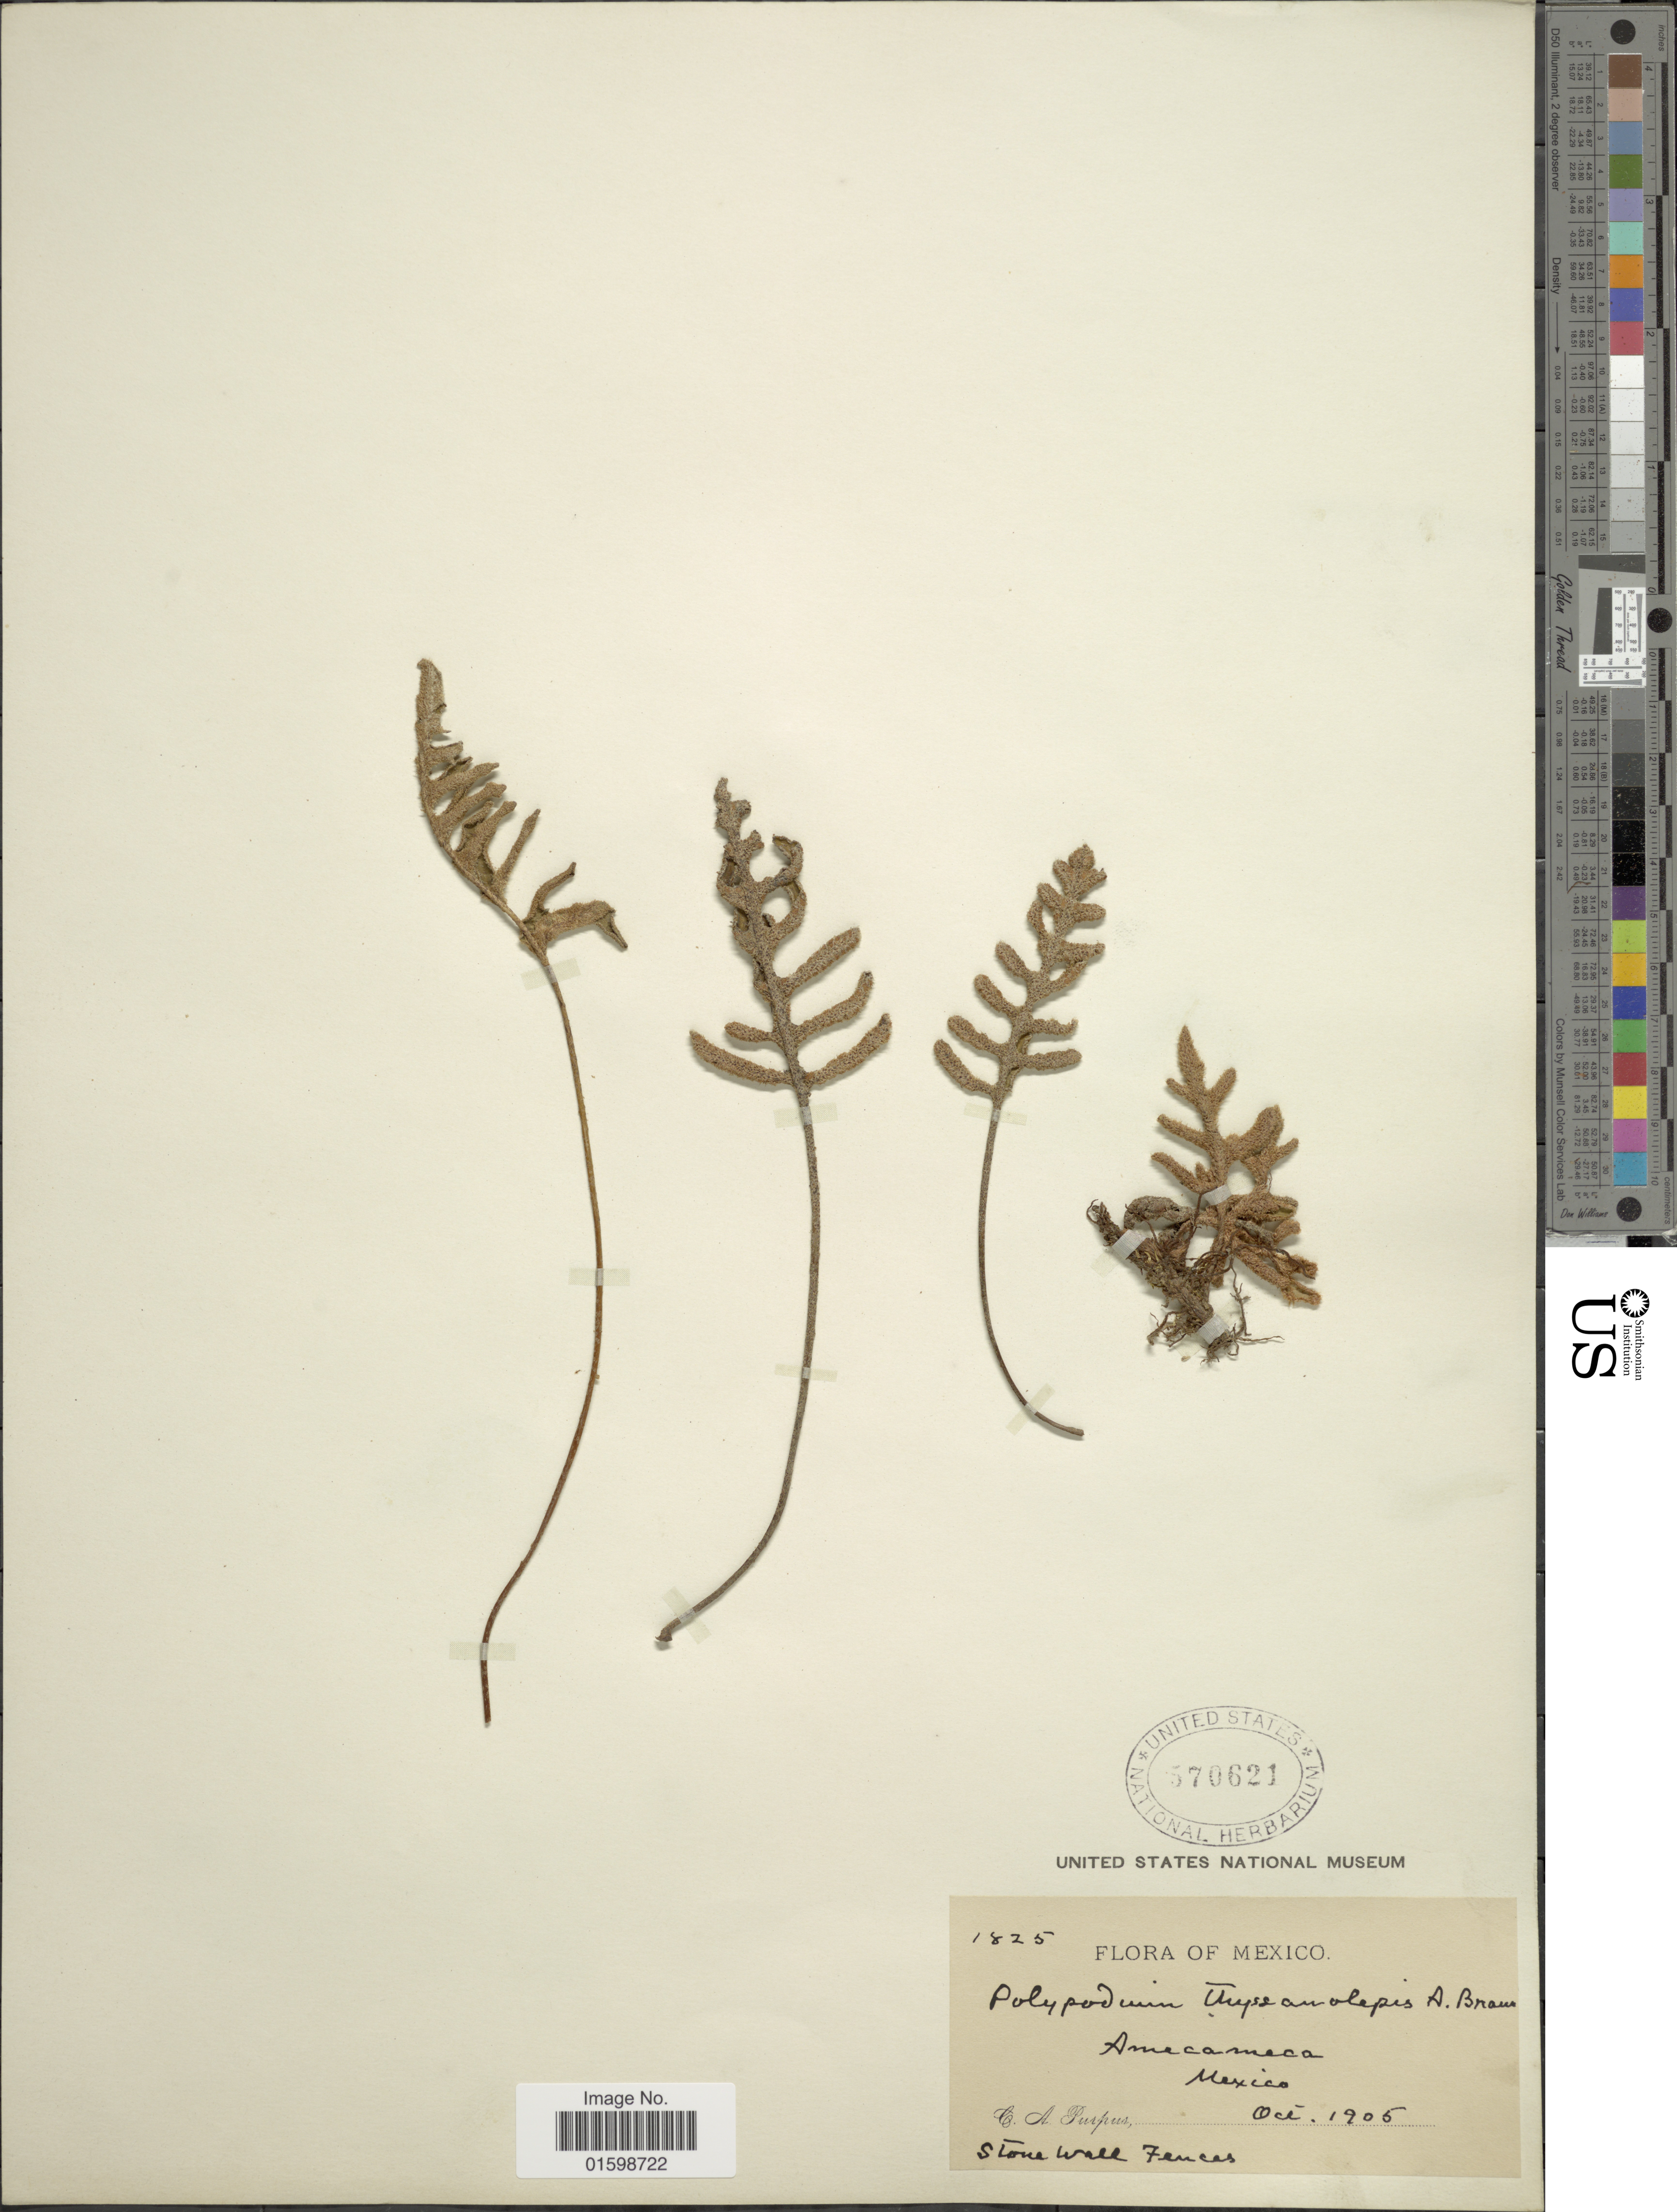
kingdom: Plantae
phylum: Tracheophyta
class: Polypodiopsida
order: Polypodiales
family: Polypodiaceae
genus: Pleopeltis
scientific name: Pleopeltis thyssanolepis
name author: (A. Braun ex Klotzsch) E.G. Andrews & Windham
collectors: C. A. Purpus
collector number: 1825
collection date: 1905-10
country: Mexico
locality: Amecameca, stone wall fences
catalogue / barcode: US 570621